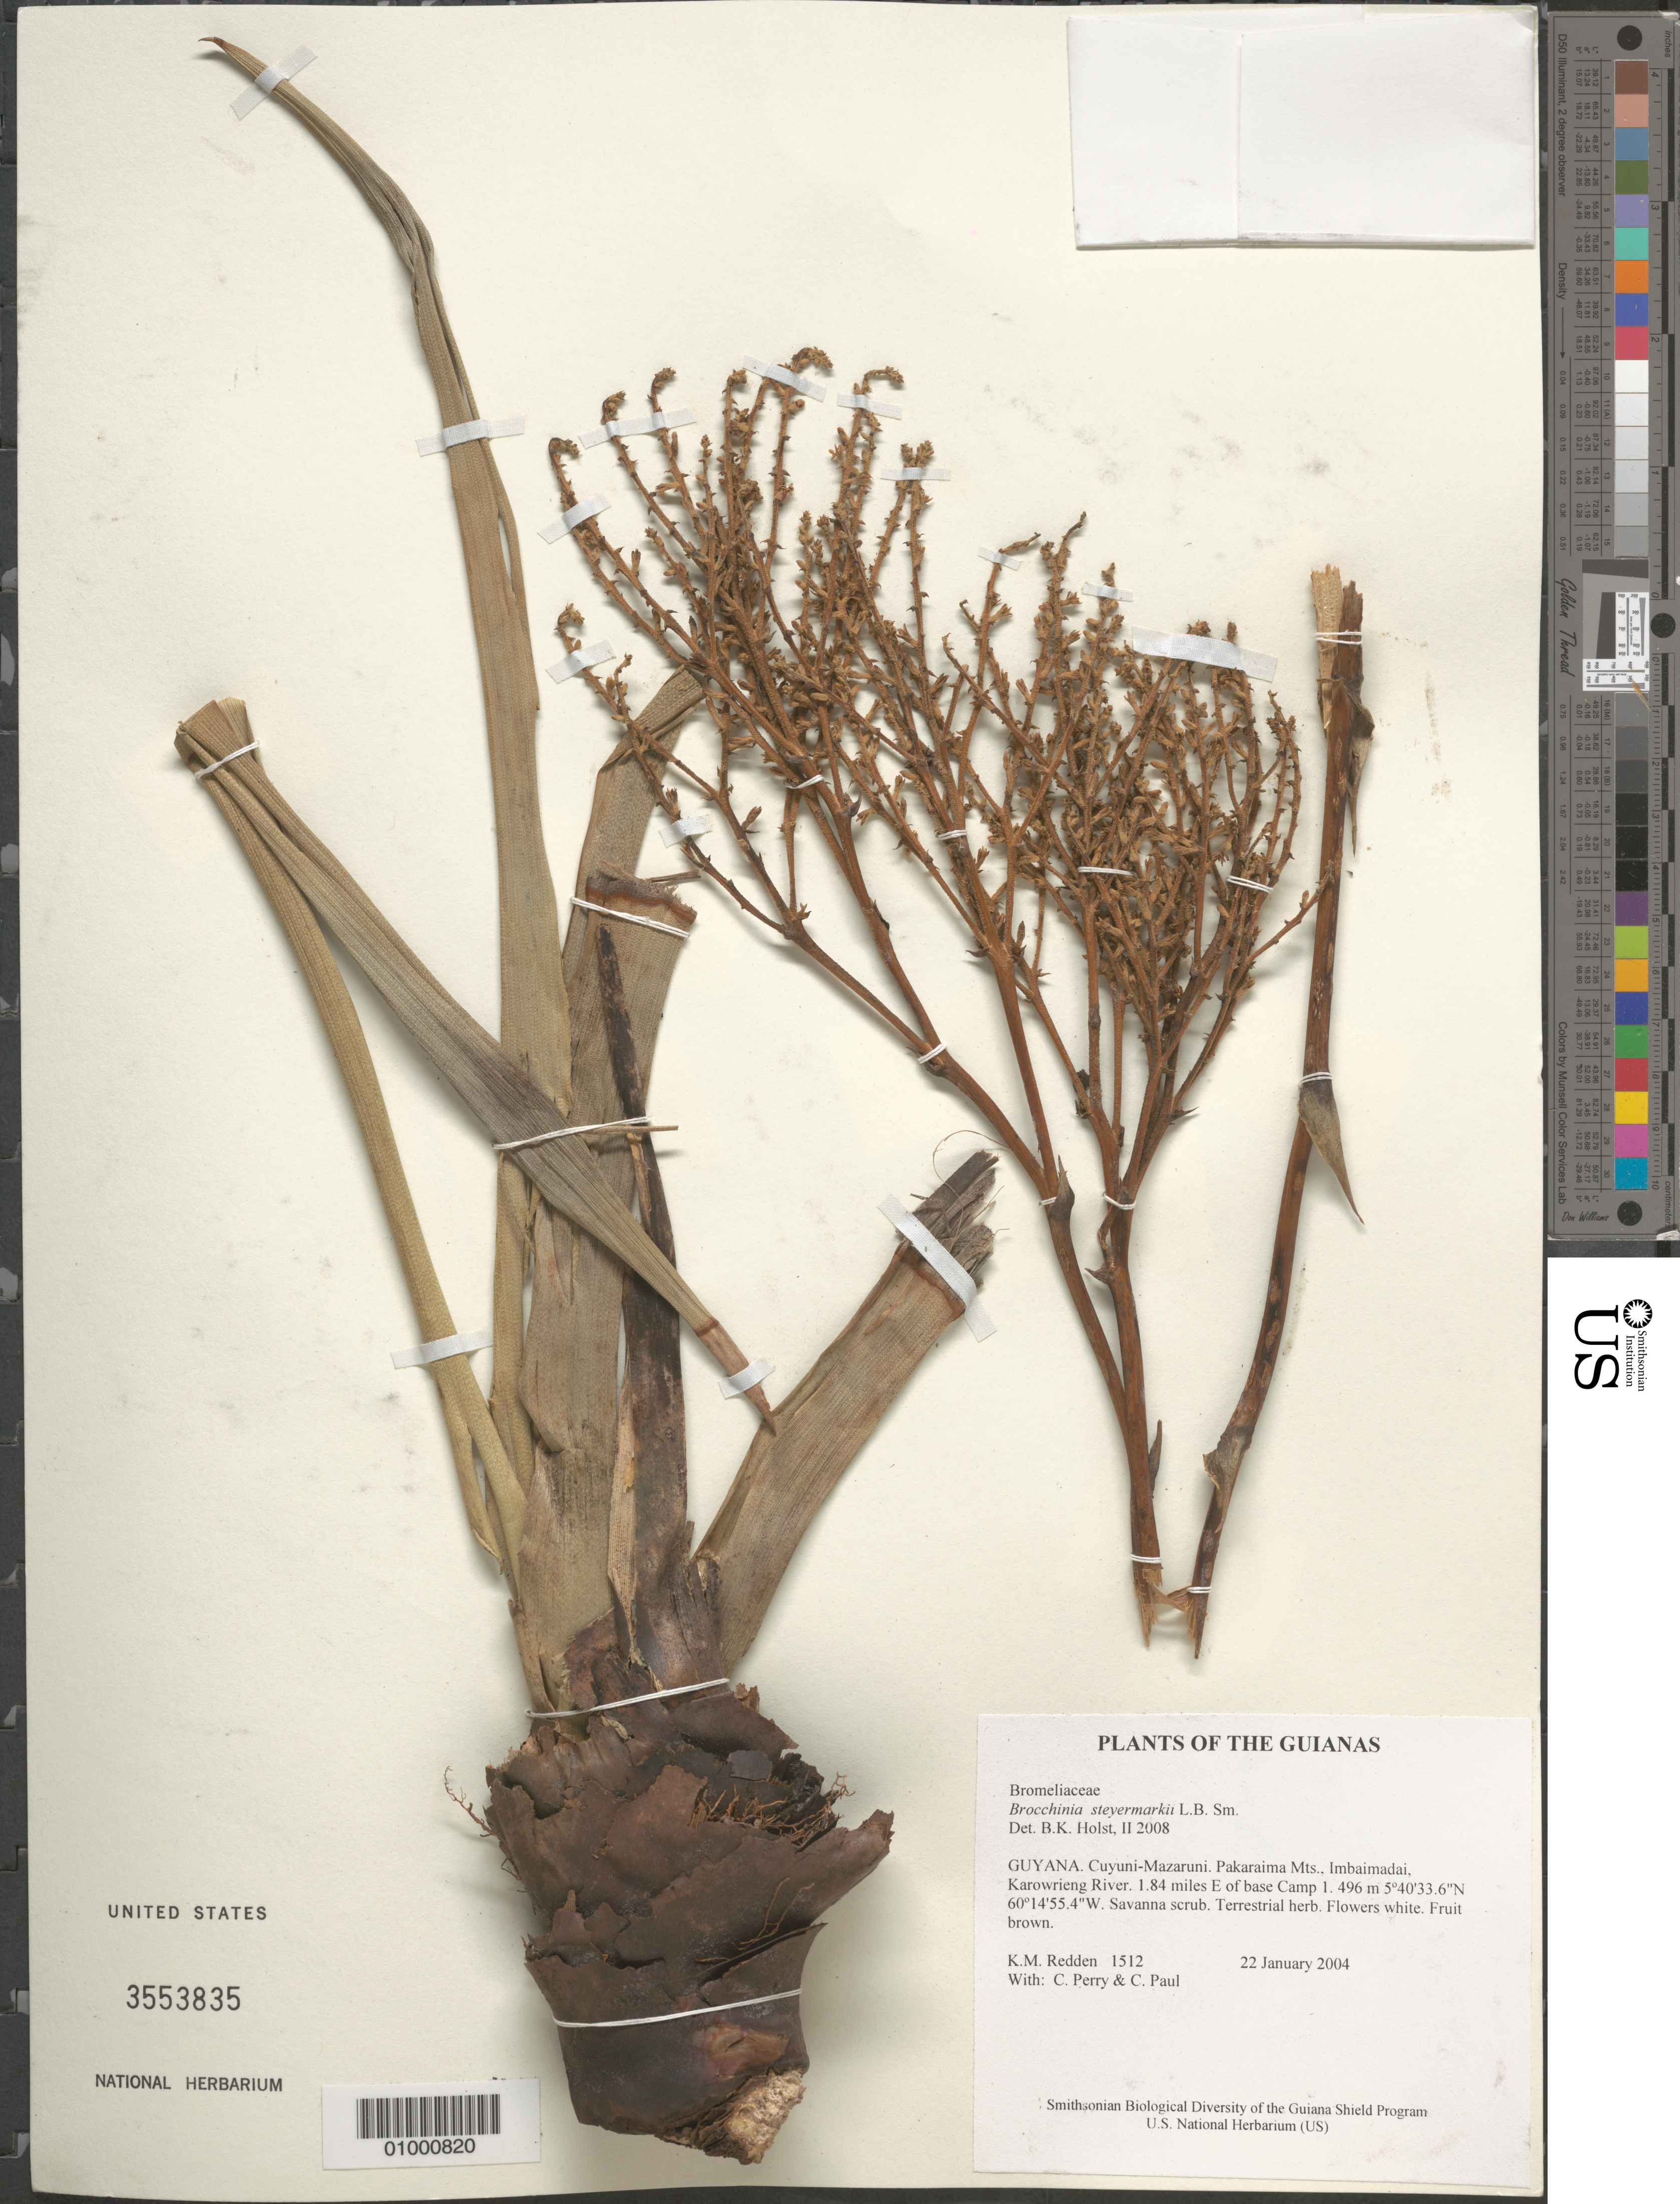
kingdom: Plantae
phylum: Tracheophyta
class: Liliopsida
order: Poales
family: Bromeliaceae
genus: Brocchinia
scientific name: Brocchinia steyermarkii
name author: L.B. Sm.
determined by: Holst, Bruce K.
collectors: K. M. Redden, C. Perry & C. Paul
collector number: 1512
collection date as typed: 22 January 2004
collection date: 2004-01-22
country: Guyana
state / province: Cuyuni-Mazaruni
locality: Pakaraima Mts., Imbaimadai, Karowrieng River. 1.84 miles E of base Camp 1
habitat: Savanna scrub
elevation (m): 496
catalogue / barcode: US 3553835